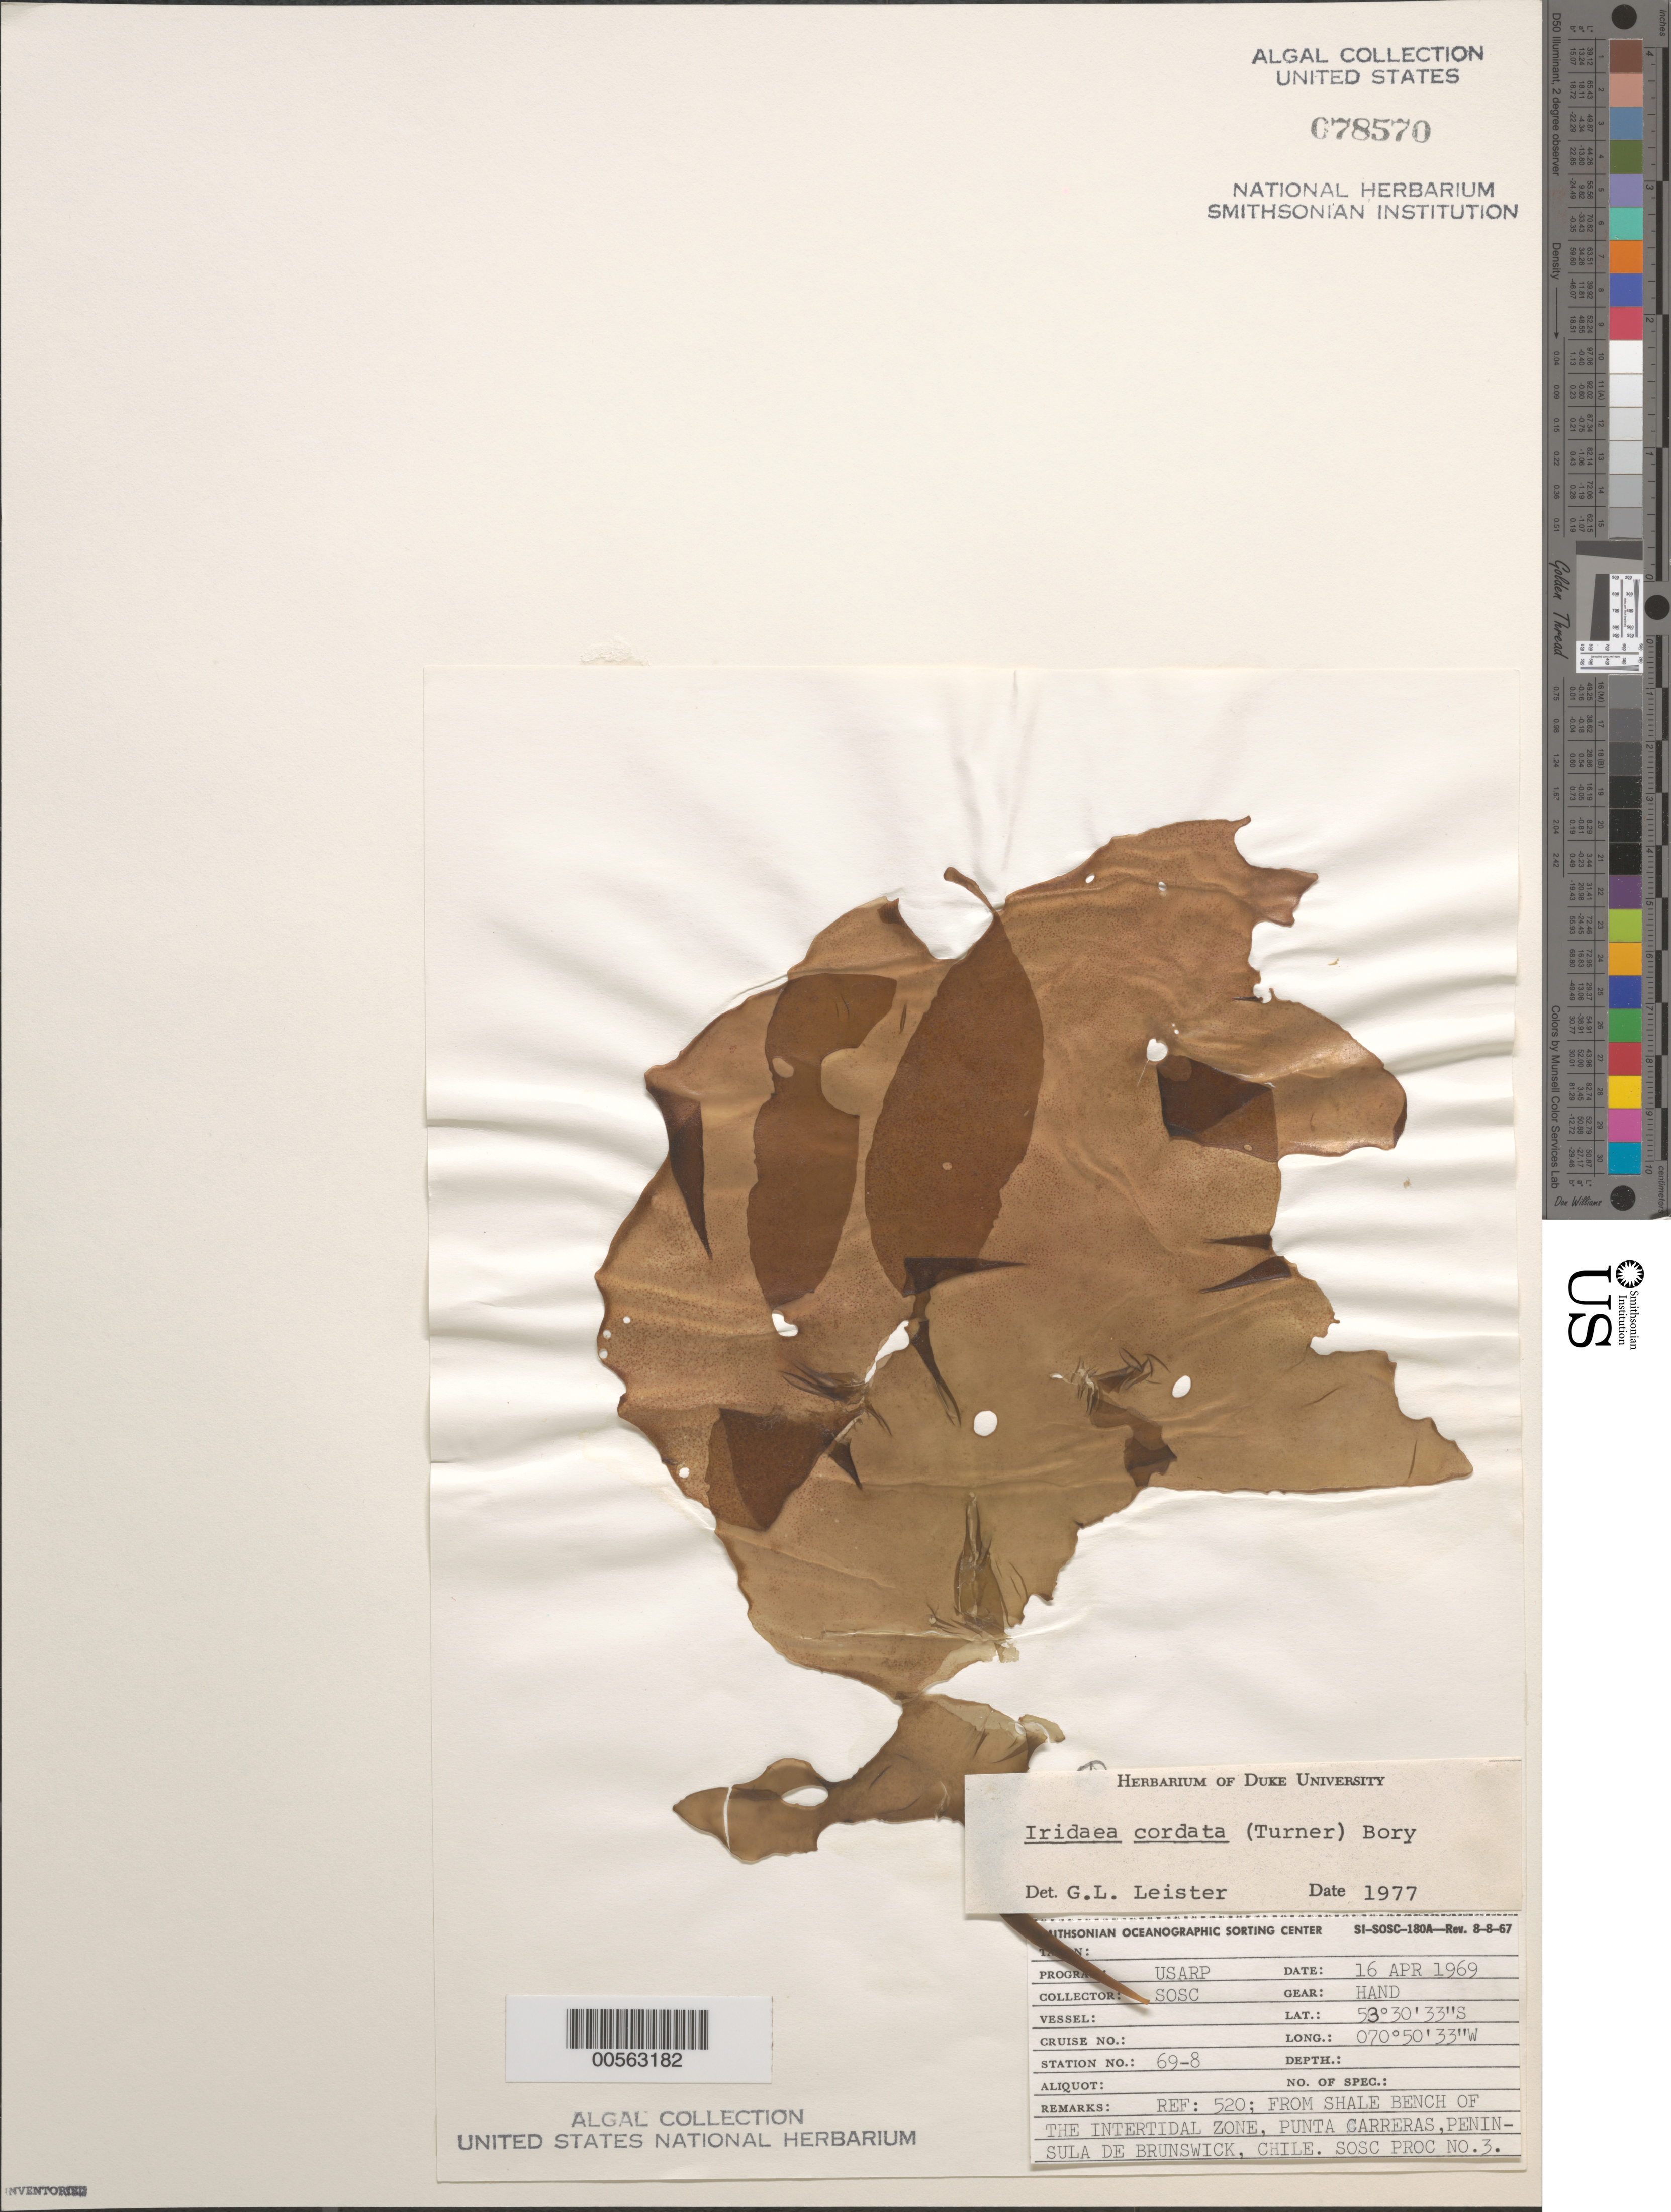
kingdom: Plantae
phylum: Rhodophyta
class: Florideophyceae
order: Gigartinales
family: Gigartinaceae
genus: Iridaea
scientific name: Iridaea cordata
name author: (Turner) Bory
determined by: Leister, G. L.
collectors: SOSC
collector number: Station 69-8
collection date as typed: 16 Apr 1969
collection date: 1969-04-16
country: Chile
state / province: Magallanes y de la Antártica Chilena (XII)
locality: Peninsula de brunswick, punta carreras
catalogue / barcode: US 78570